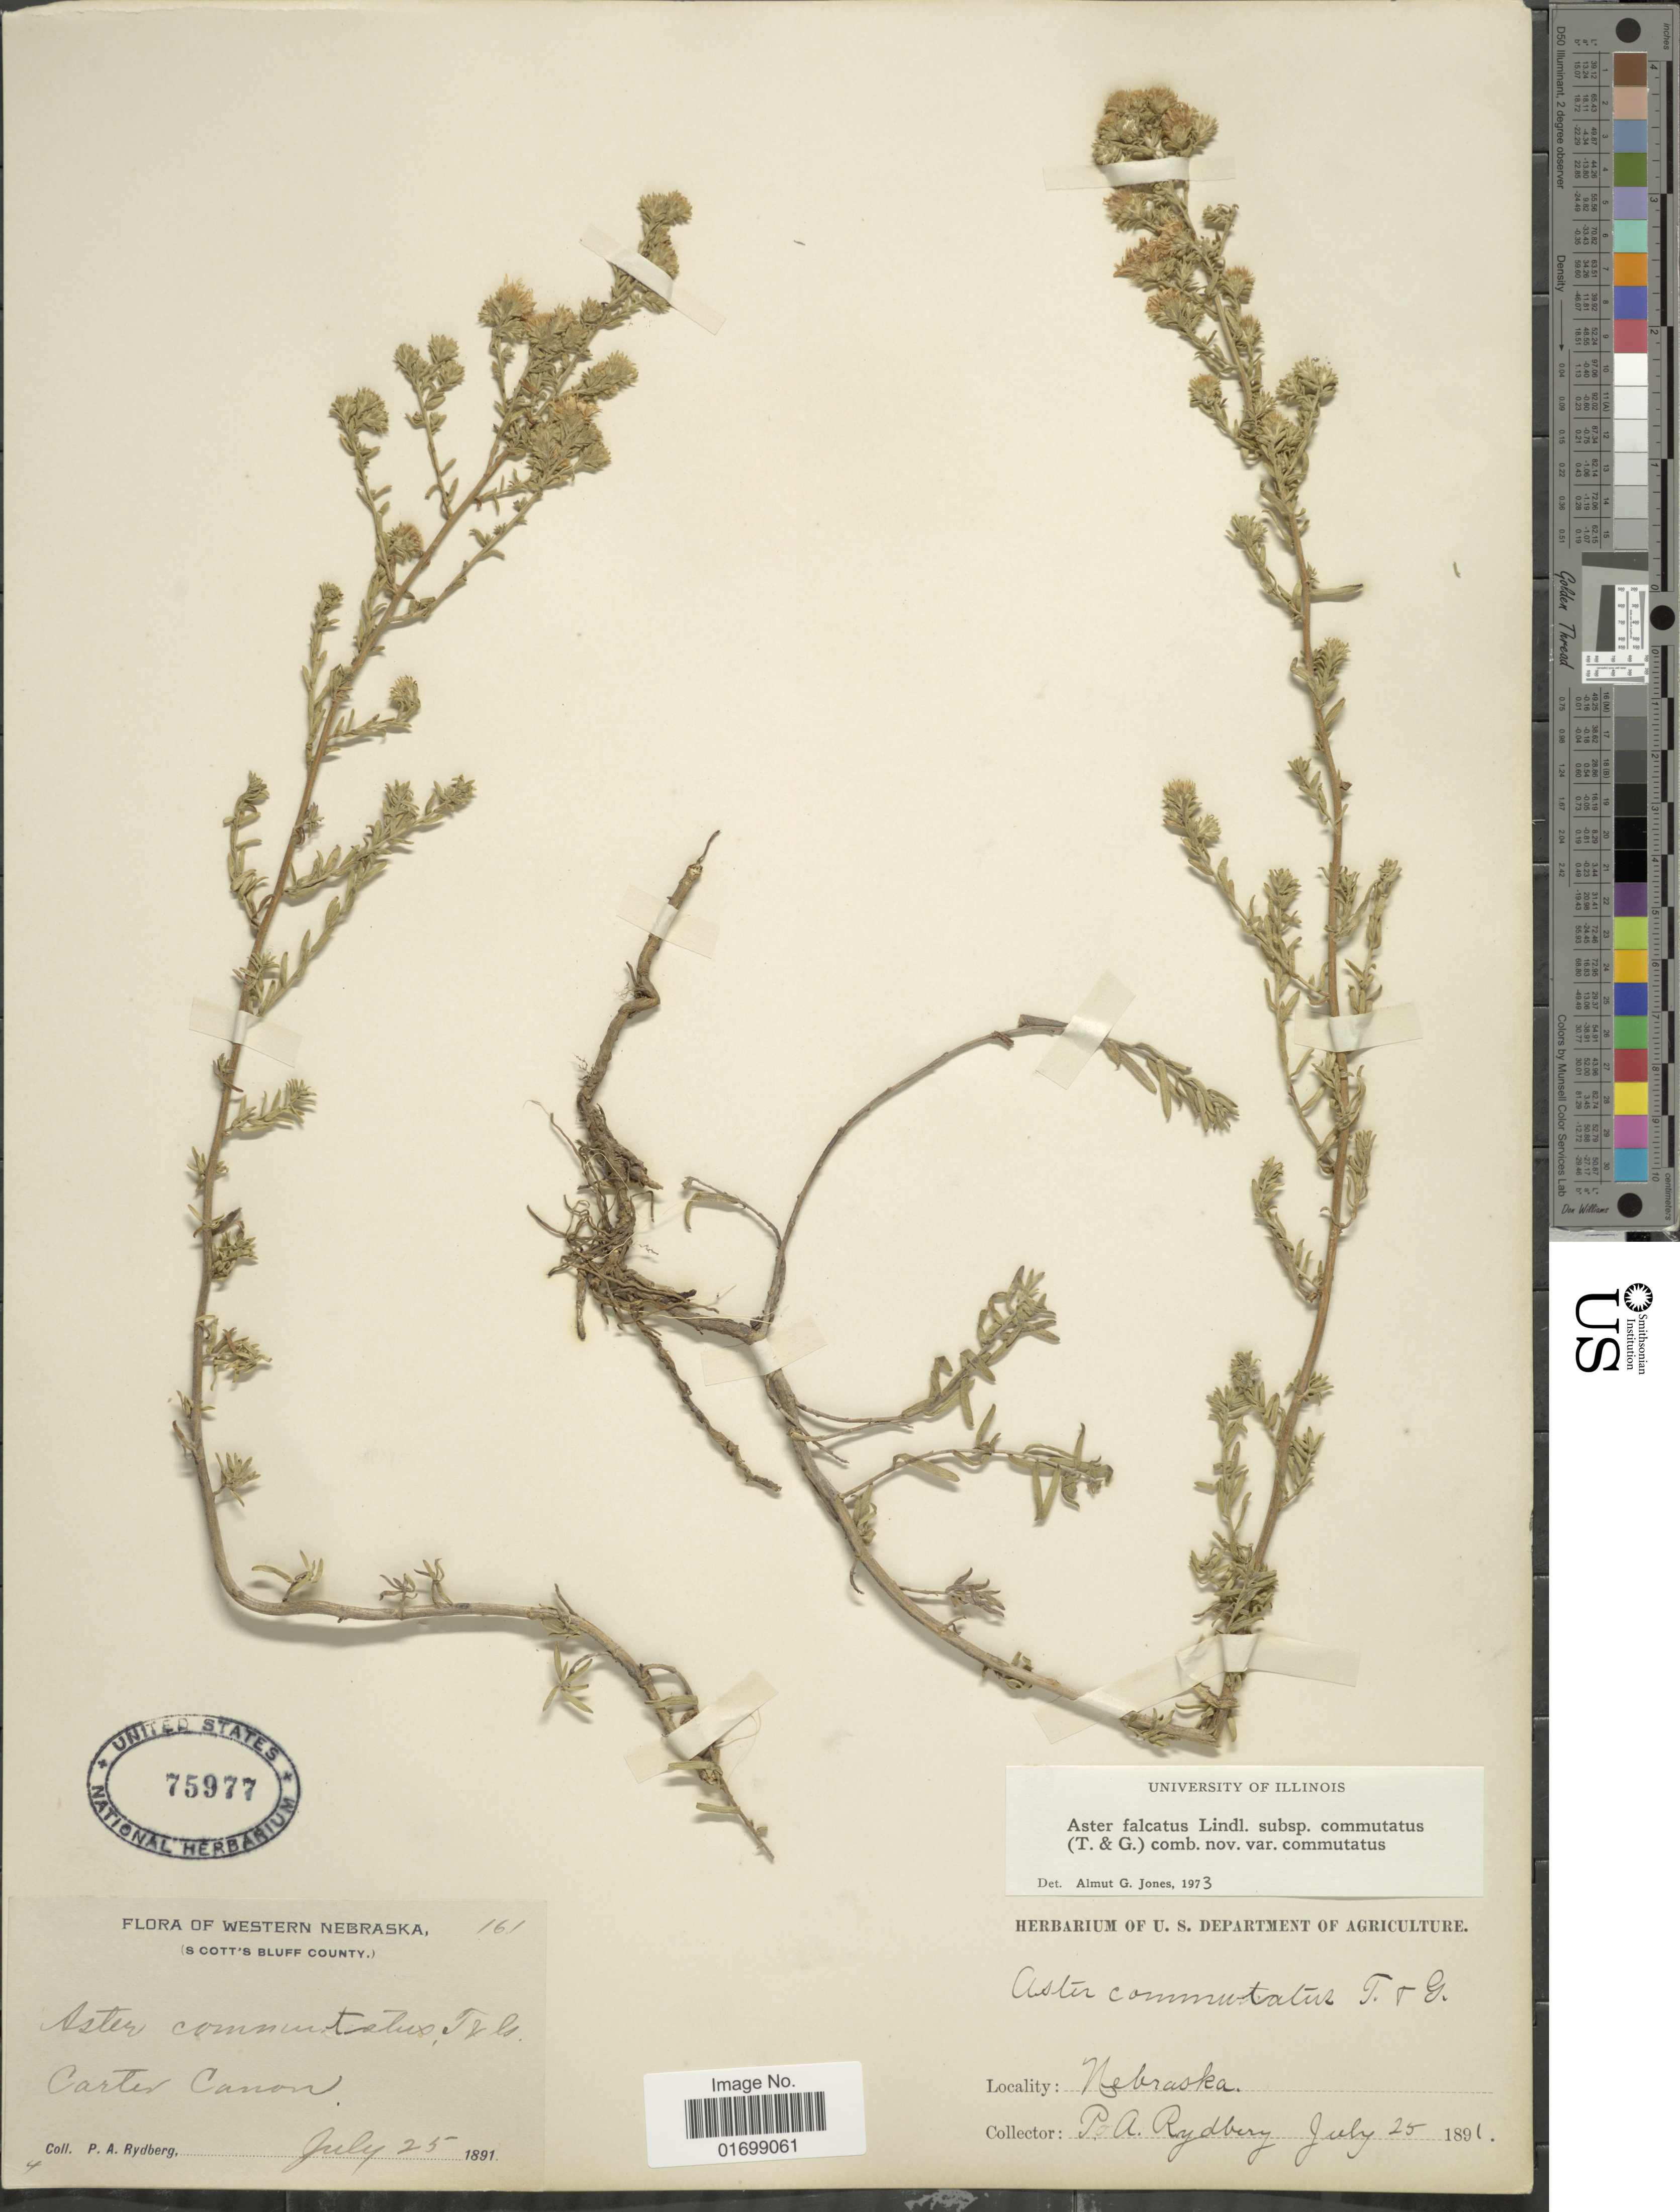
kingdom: Plantae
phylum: Tracheophyta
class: Magnoliopsida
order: Asterales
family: Asteraceae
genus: Symphyotrichum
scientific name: Symphyotrichum falcatum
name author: (Lindl. ex Lindl.) G.L. Nesom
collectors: P. A. Rydberg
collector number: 161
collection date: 1891-07-25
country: United States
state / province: Nebraska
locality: Western Nebraska (Scott's Bluff County), Carter Canon.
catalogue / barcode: US 75977